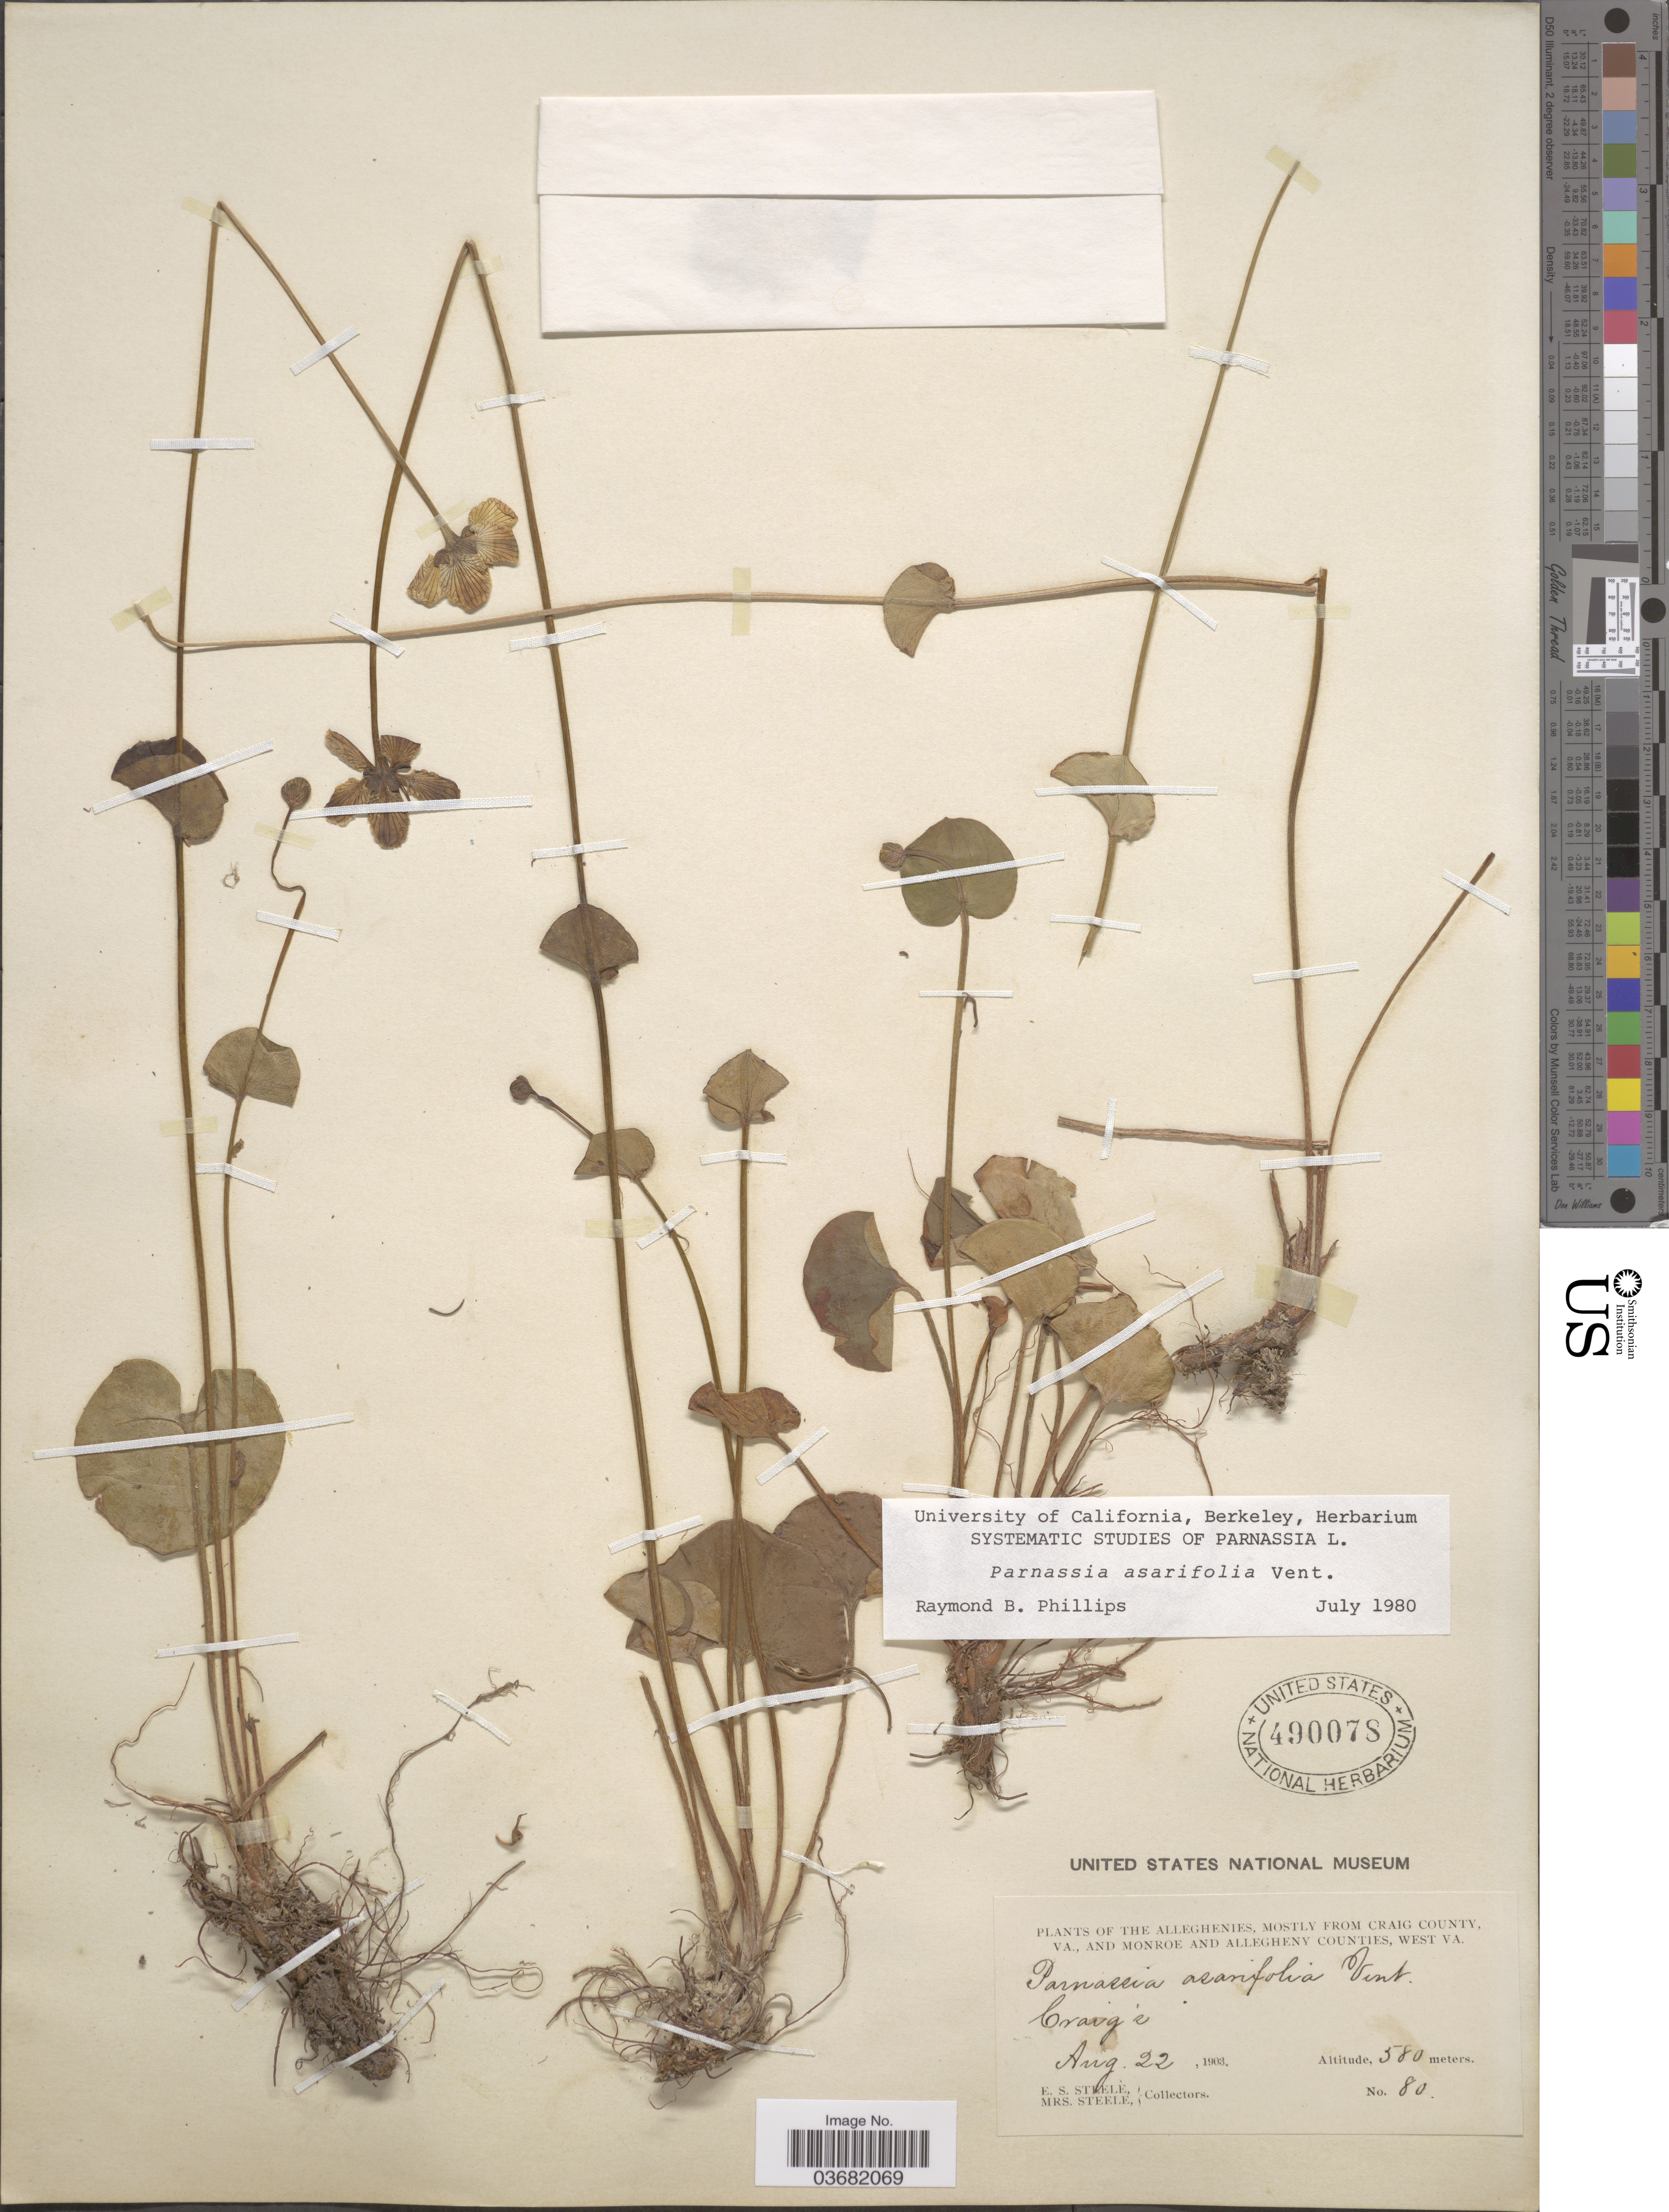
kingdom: Plantae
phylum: Tracheophyta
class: Magnoliopsida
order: Celastrales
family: Parnassiaceae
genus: Parnassia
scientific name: Parnassia asarifolia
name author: Vent.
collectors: E. Steele & Mrs. E. S. Steele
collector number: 80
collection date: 1903-08-22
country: United States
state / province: Virginia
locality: The Alleghenies mostly from Craig County. Craig's.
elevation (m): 580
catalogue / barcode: US 490078